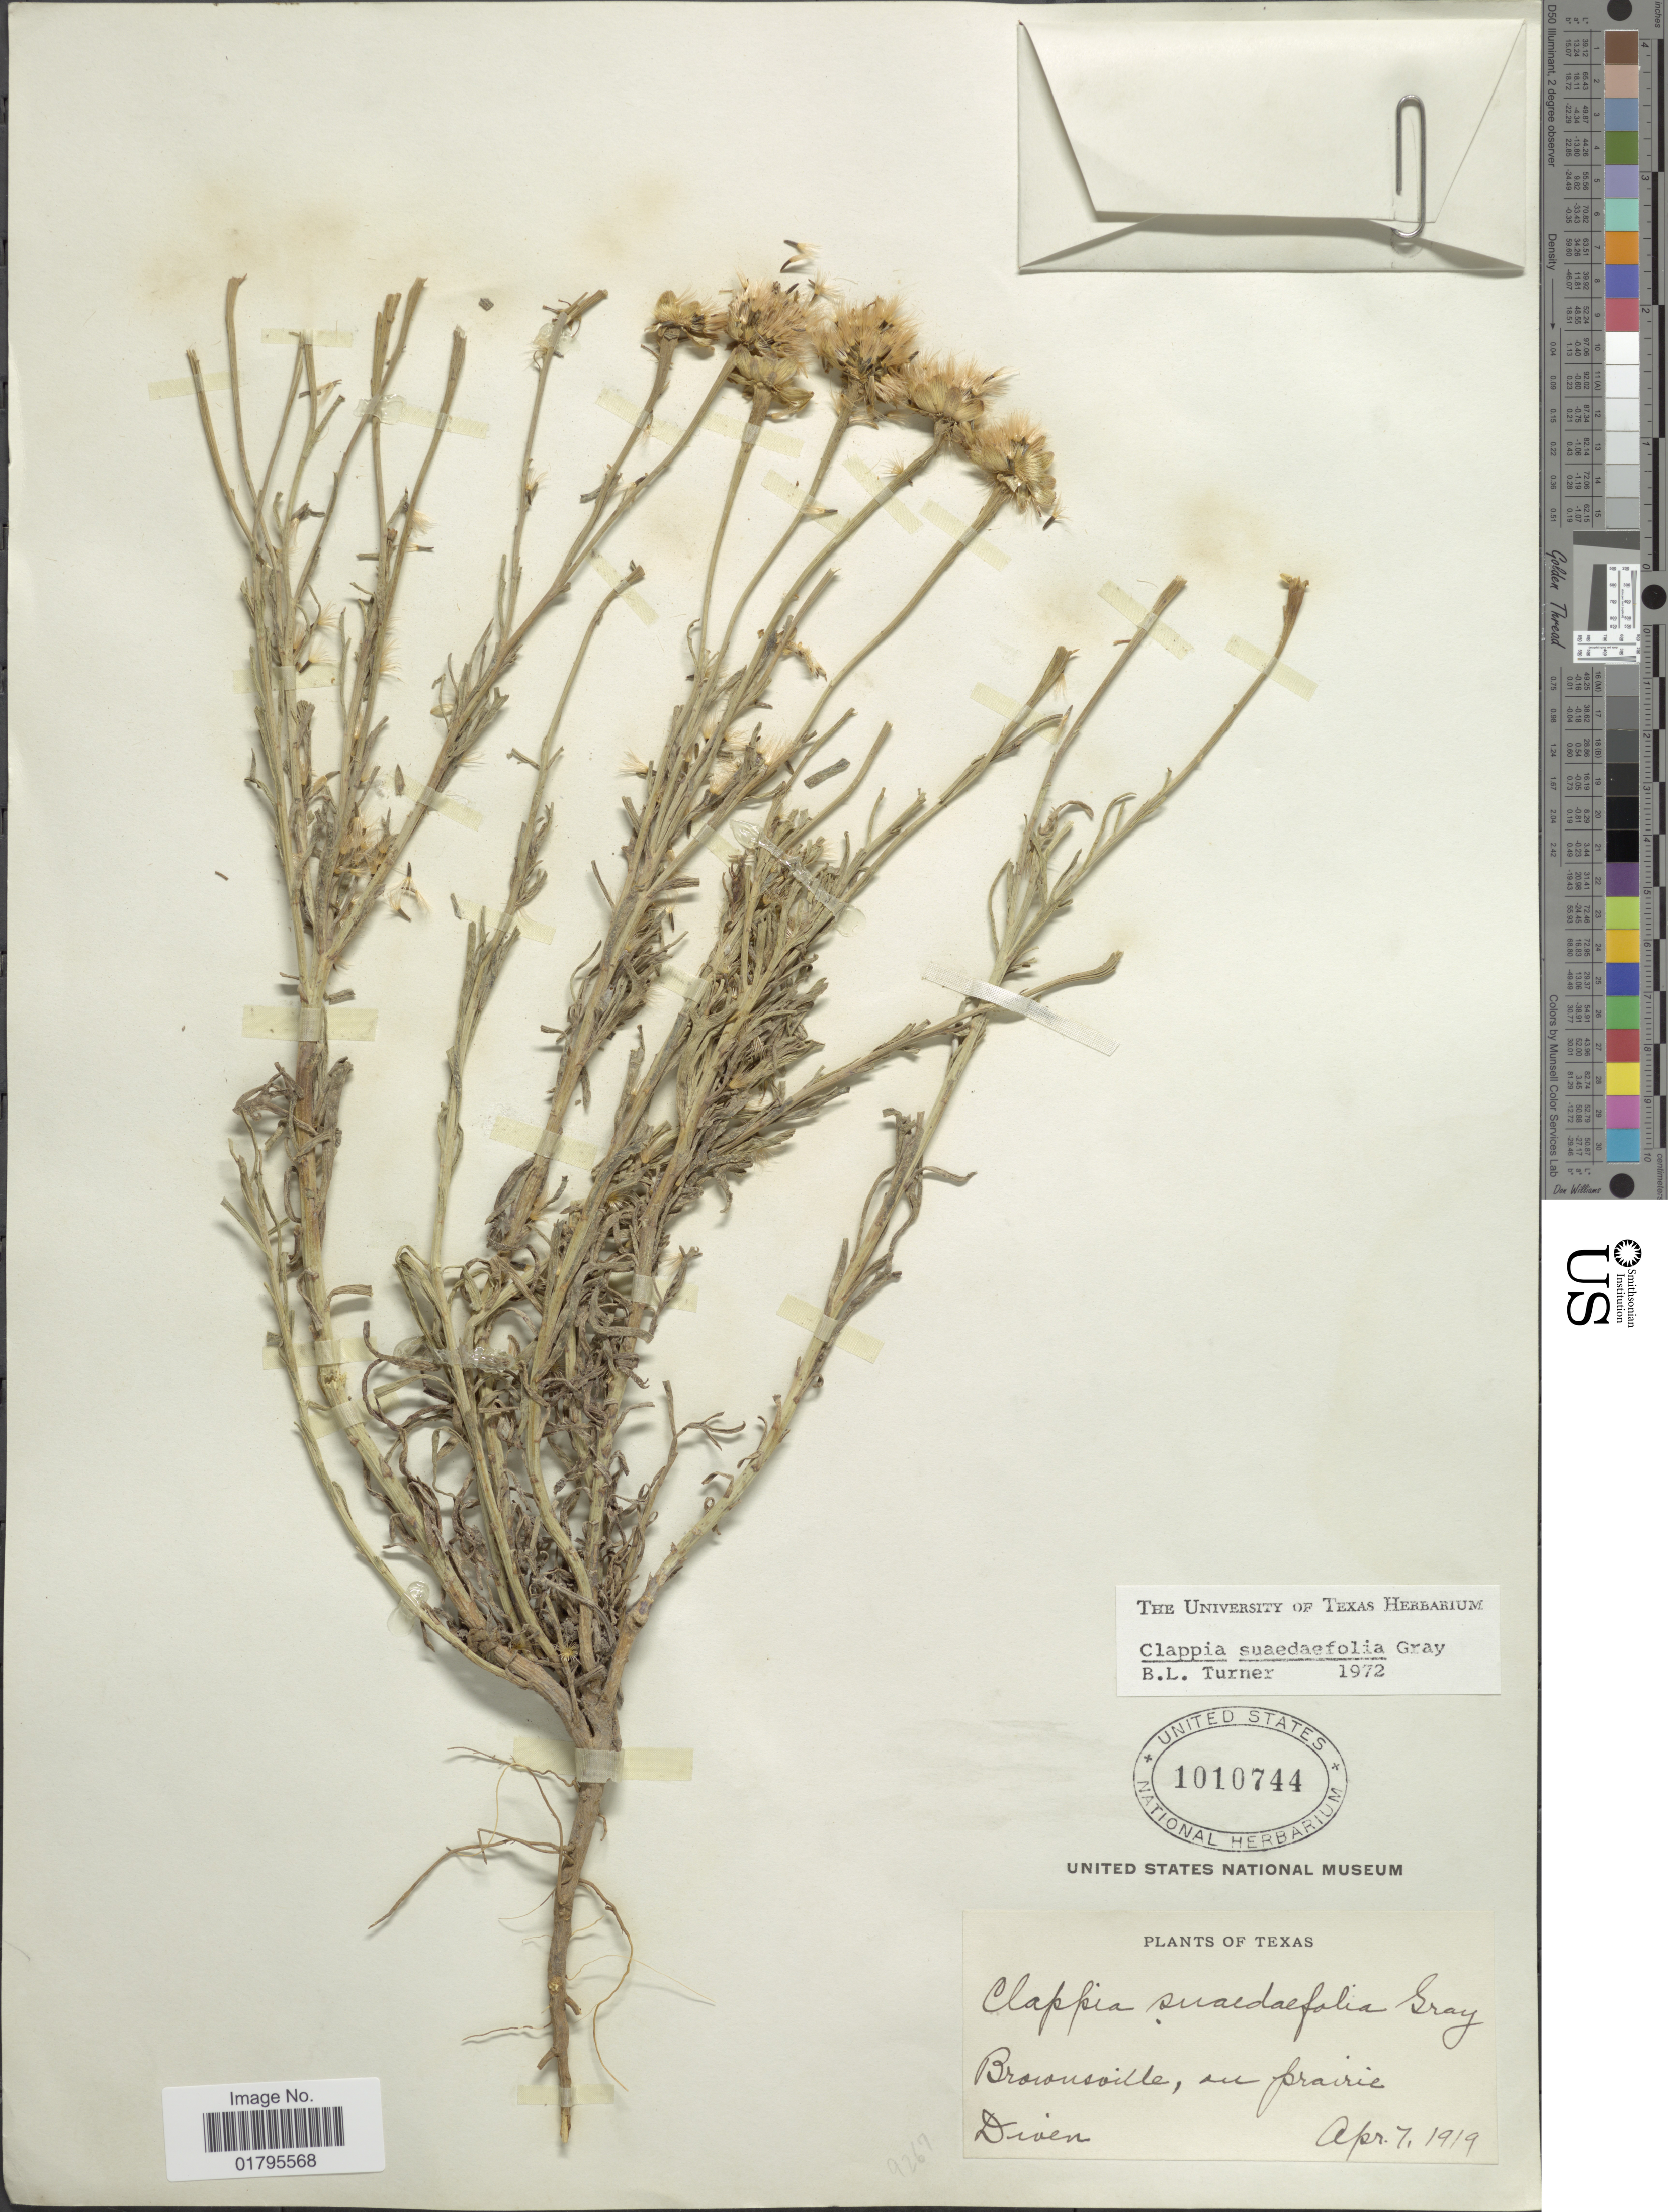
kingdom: Plantae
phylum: Tracheophyta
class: Magnoliopsida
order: Asterales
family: Asteraceae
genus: Clappia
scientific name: Clappia suaedaefolia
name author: A. Gray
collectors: Diven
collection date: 1919-04-07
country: United States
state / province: Texas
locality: Brownsville, au prairie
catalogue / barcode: US 1010744